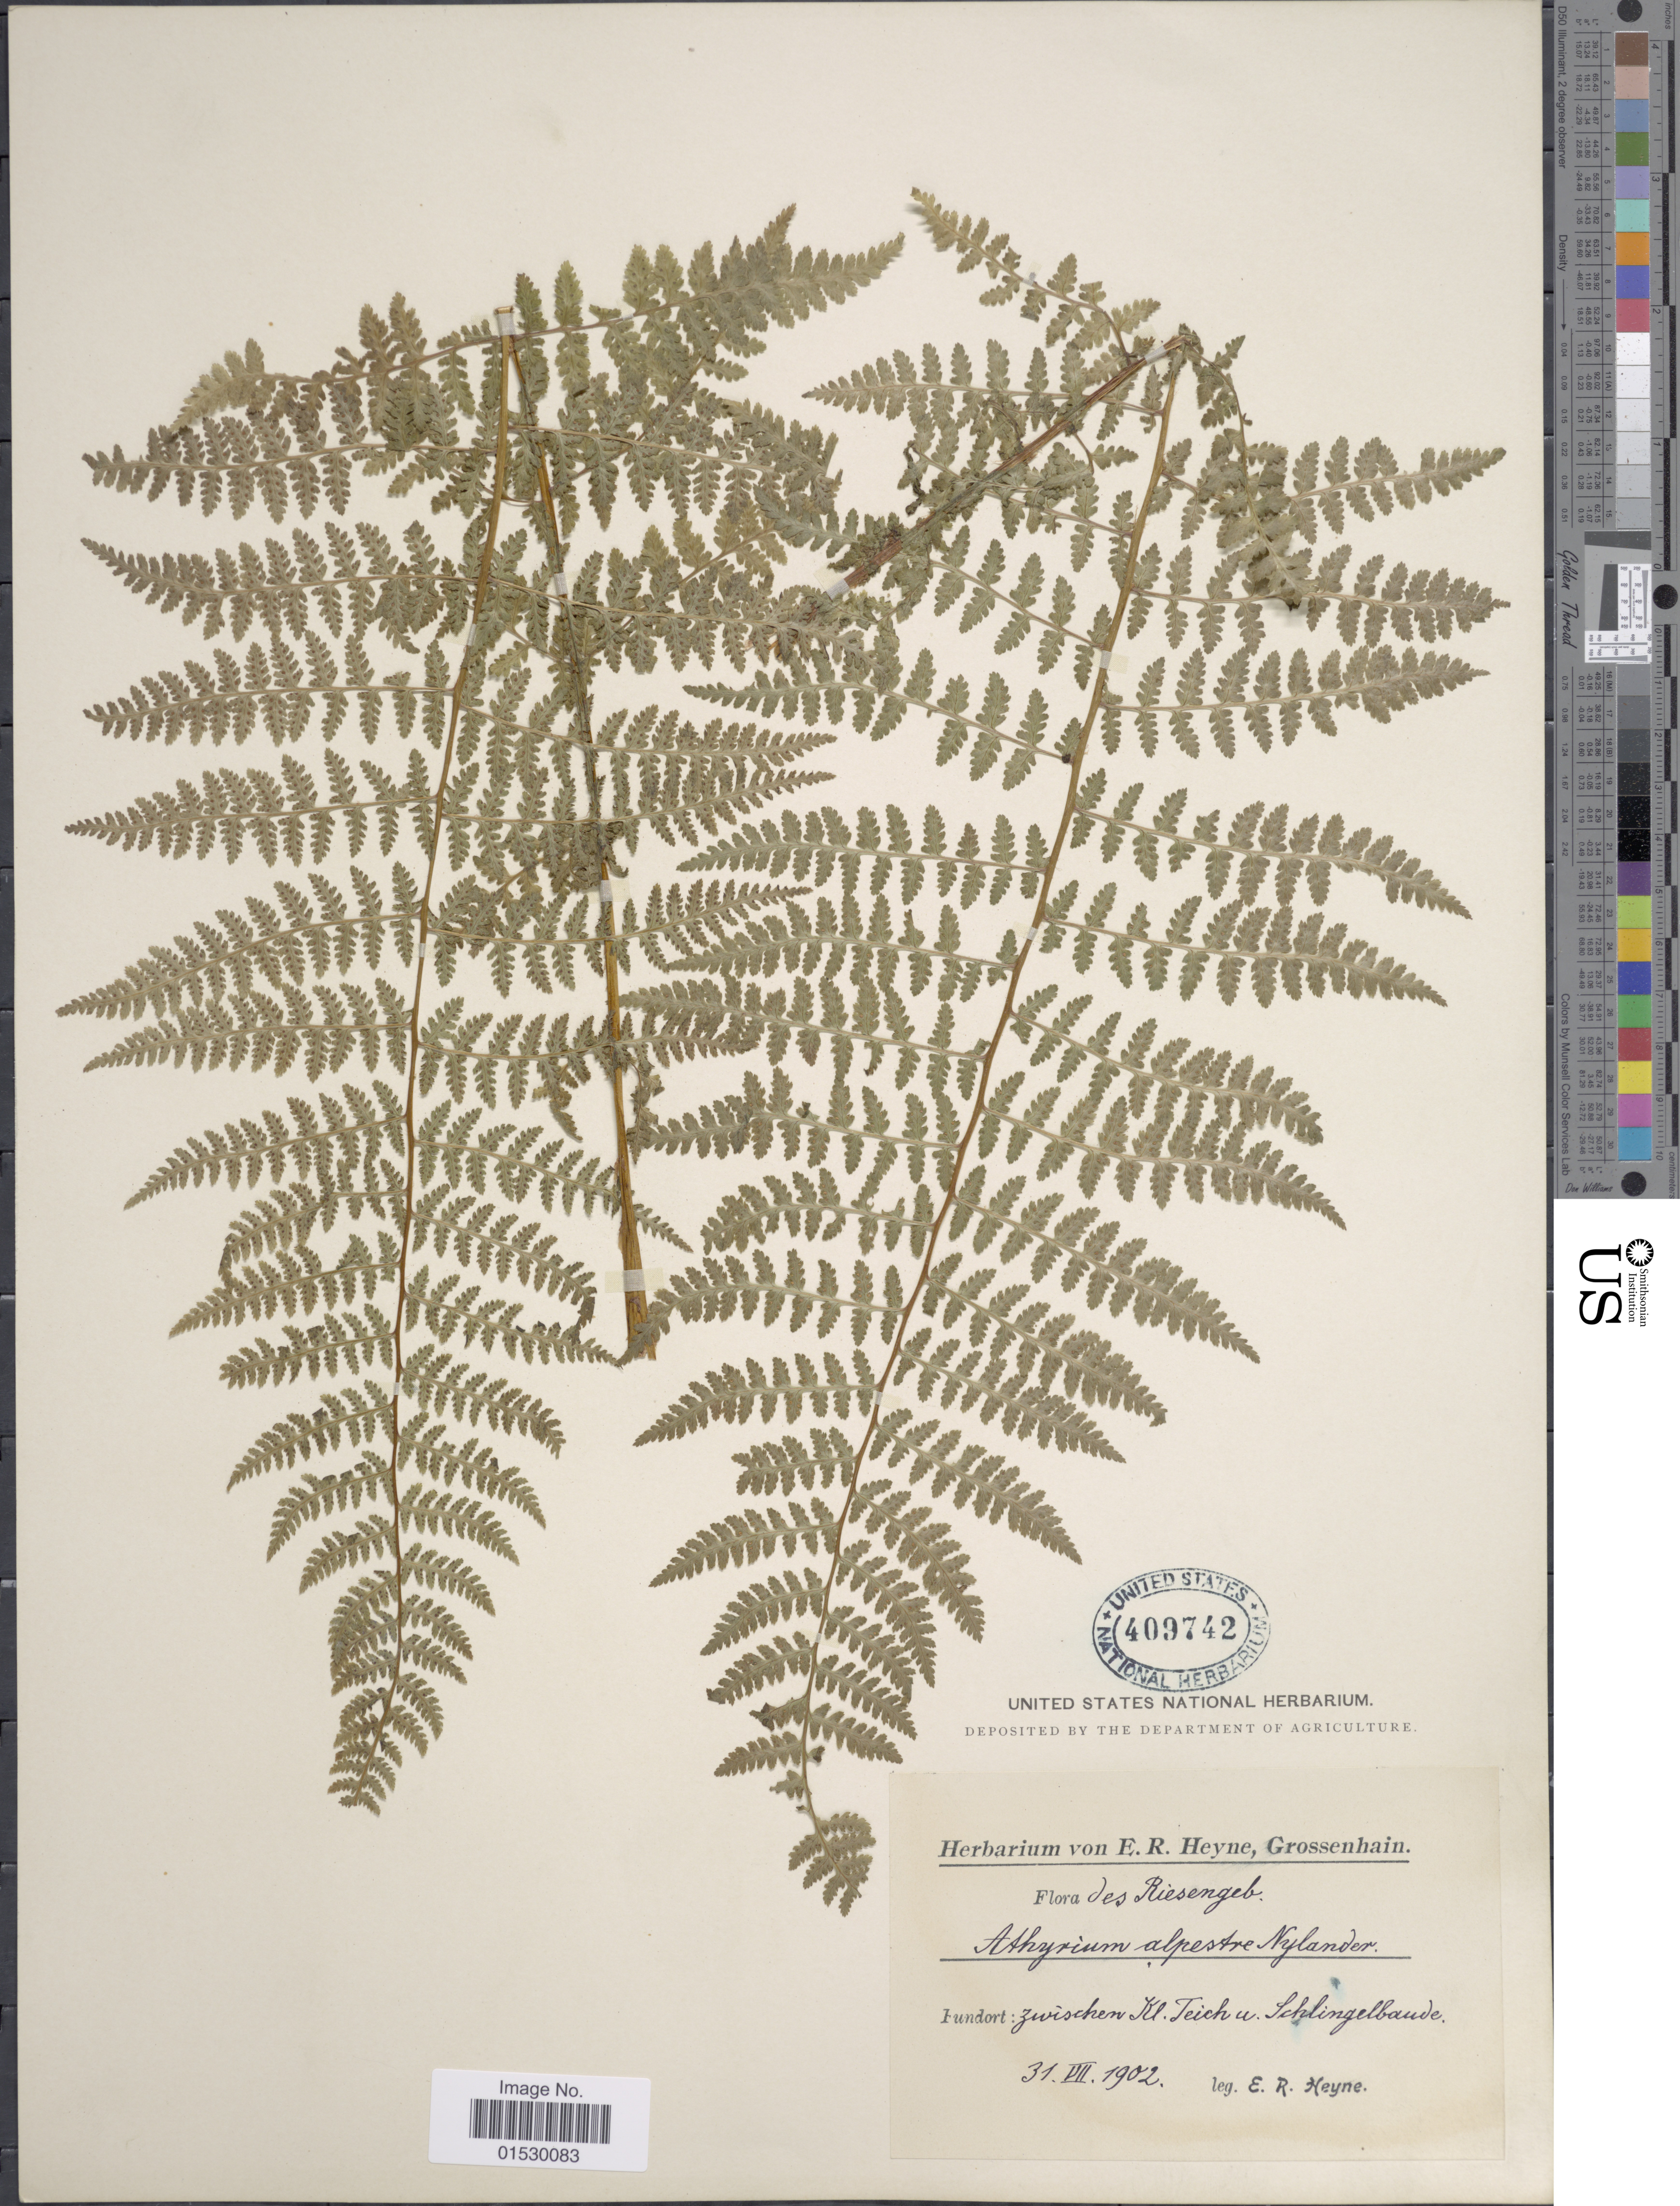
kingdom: Plantae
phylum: Tracheophyta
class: Polypodiopsida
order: Polypodiales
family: Athyriaceae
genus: Athyrium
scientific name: Athyrium alpestre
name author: (Hoppe) Rylands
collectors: E. Heyne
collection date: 1902-07-31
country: Germany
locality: Flora des Riesengeb. Zwischen Kl. Teich u Schlingelbaude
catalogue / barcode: US 409742